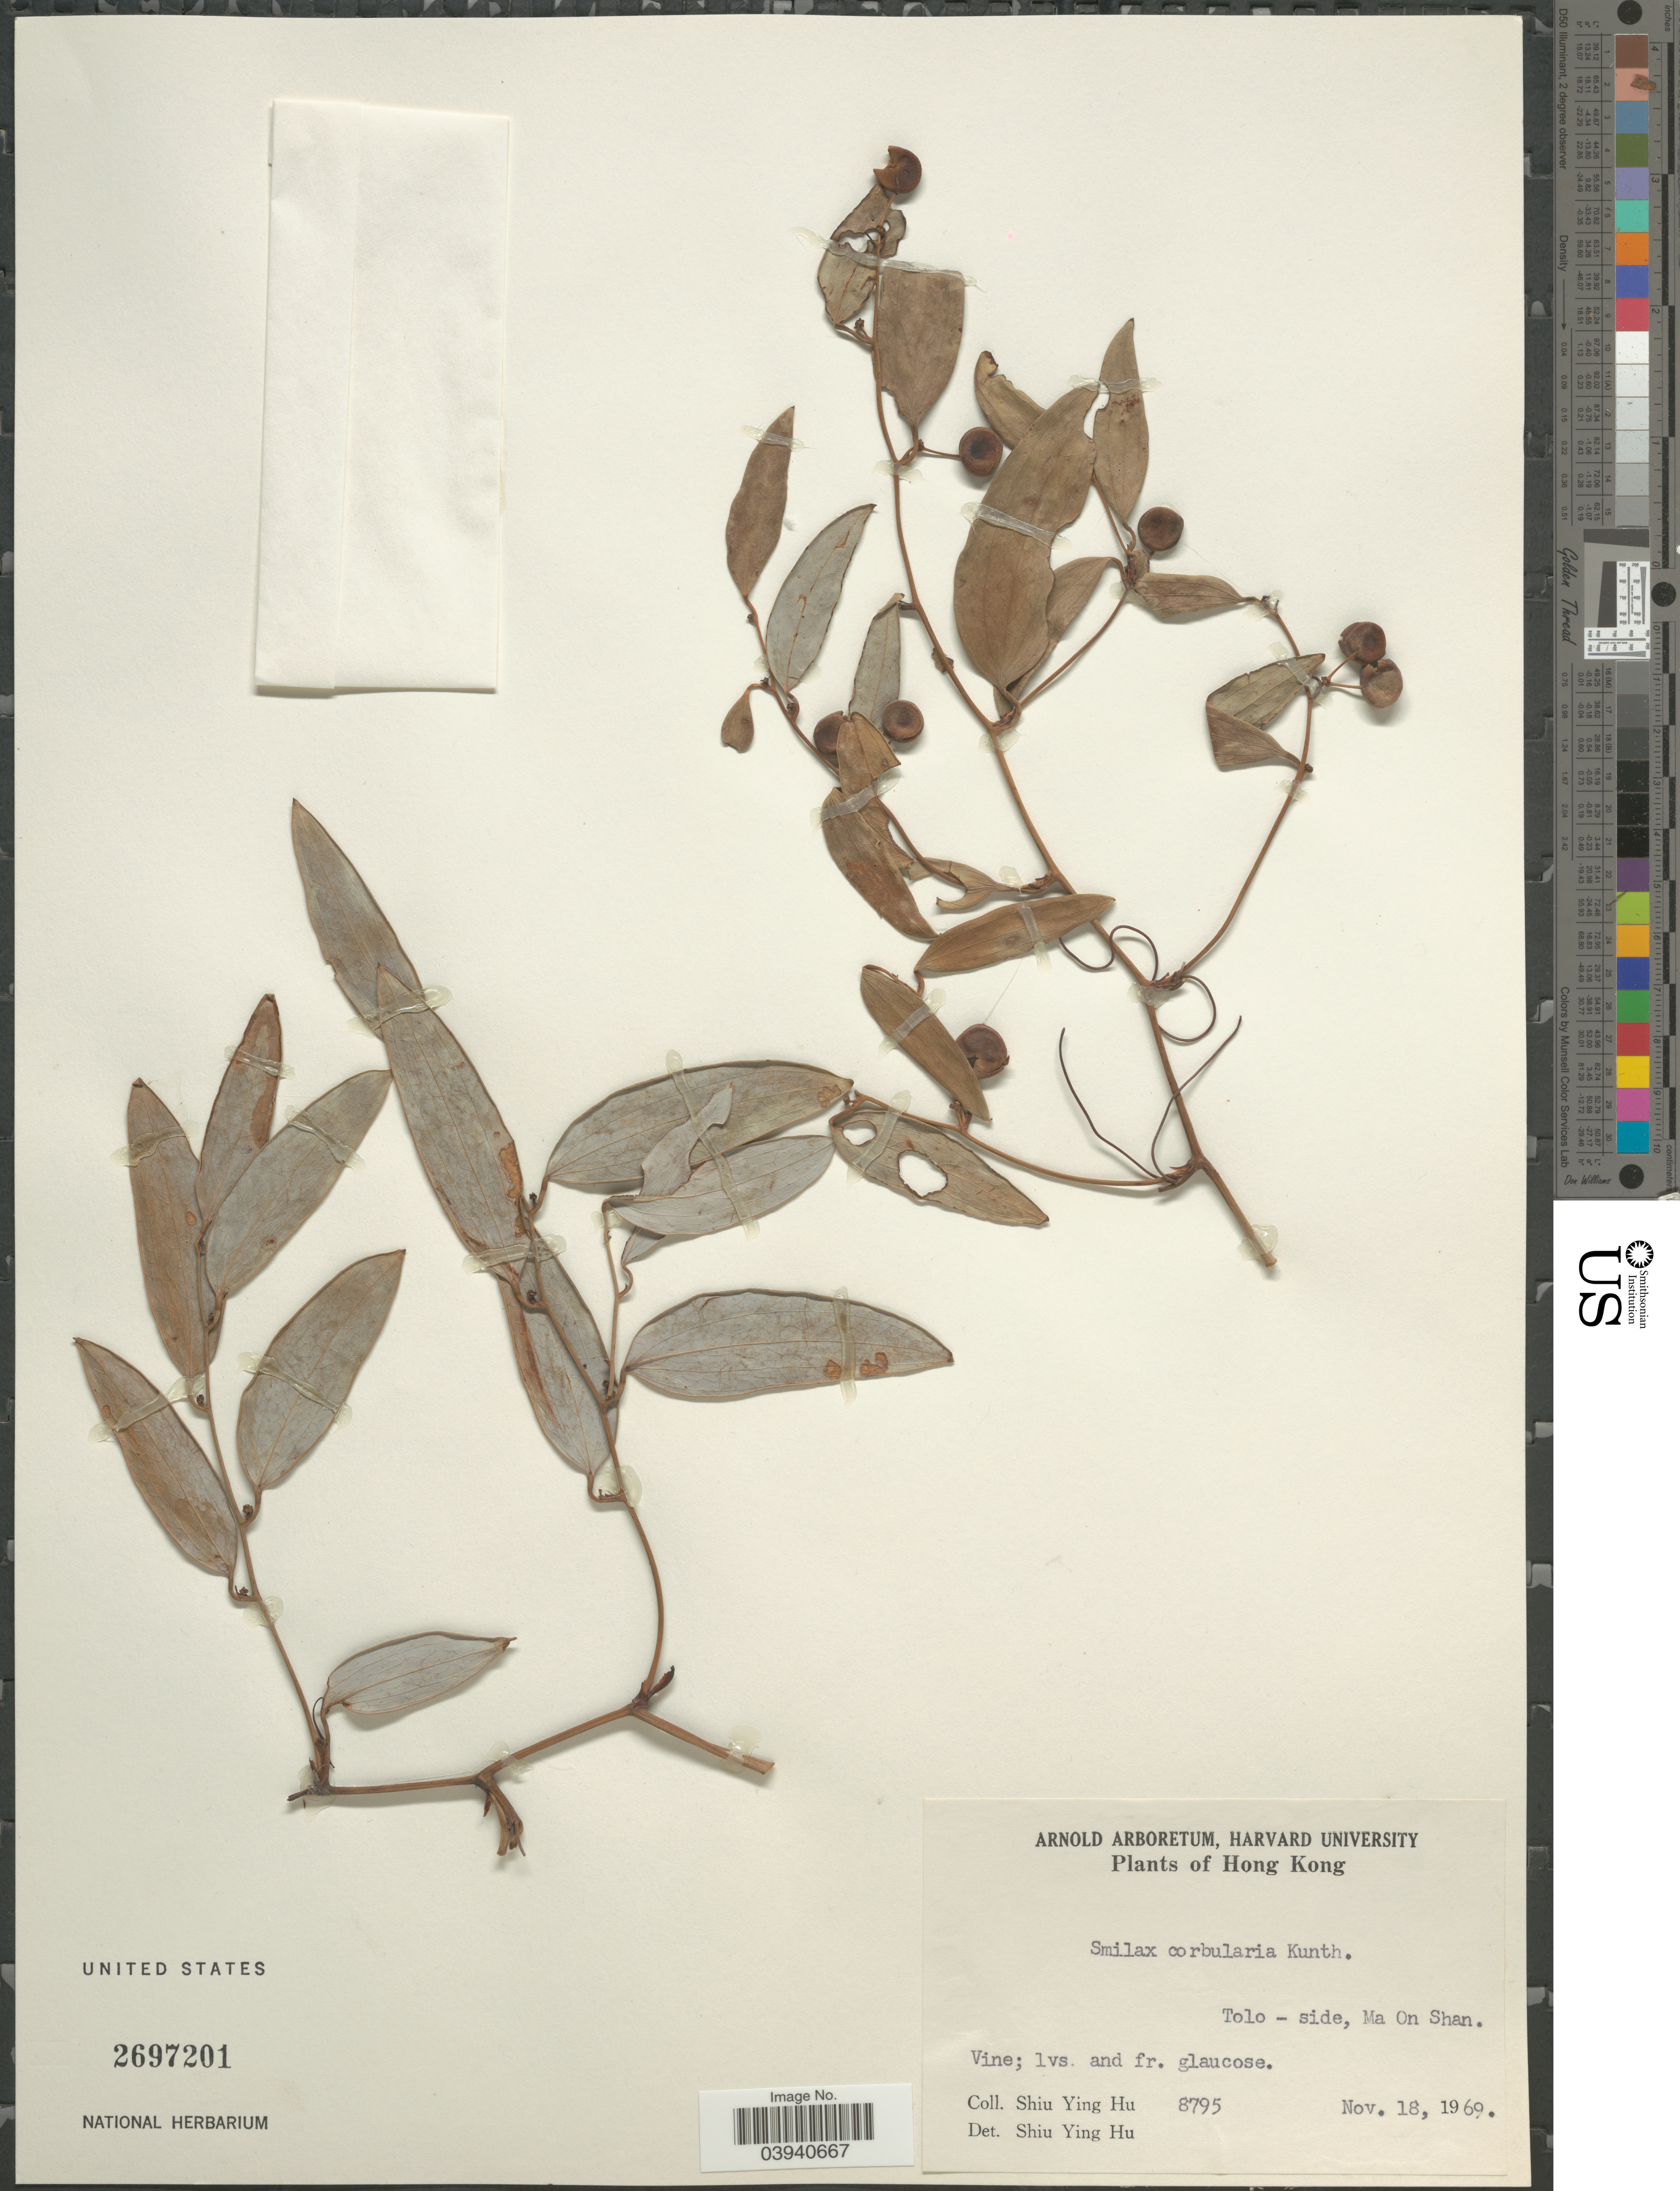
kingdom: Plantae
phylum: Tracheophyta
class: Liliopsida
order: Liliales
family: Smilacaceae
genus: Smilax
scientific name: Smilax corbularia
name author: Kunth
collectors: S. Y. Hu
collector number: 8795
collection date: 1969-11-18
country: China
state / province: Hong Kong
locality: Tolo - side, Ma On Shan.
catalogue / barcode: US 2697201